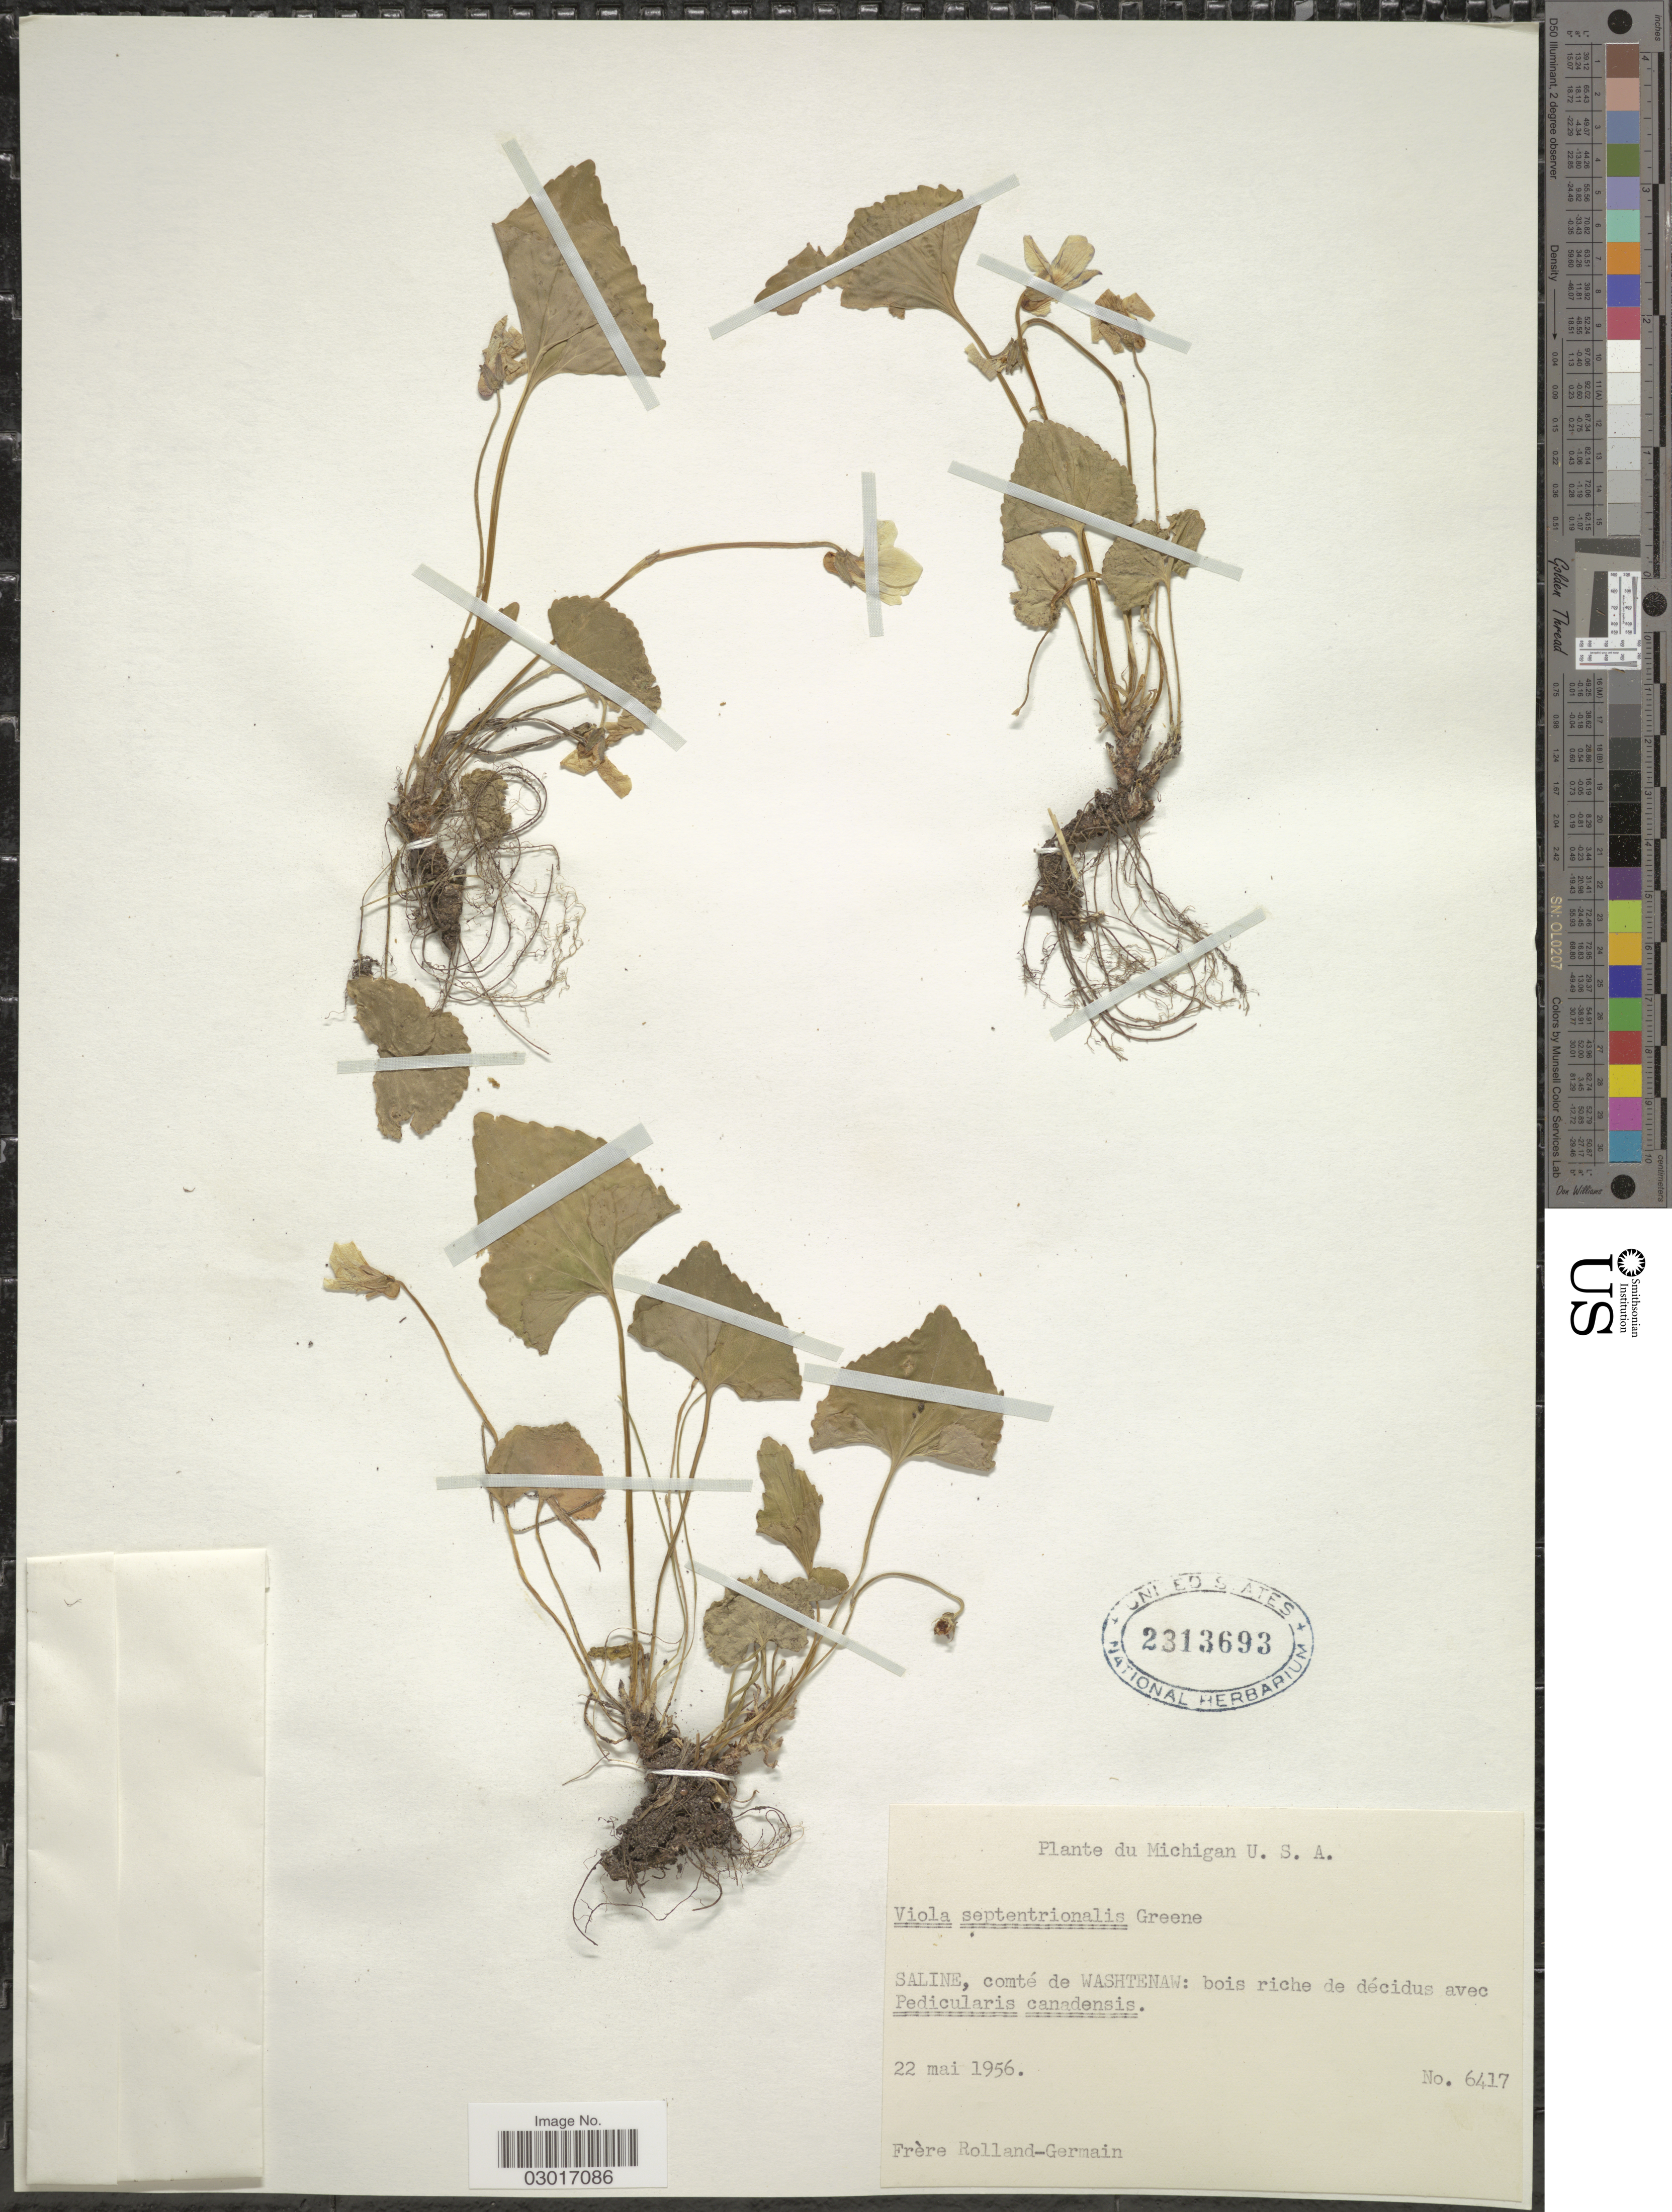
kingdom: Plantae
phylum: Tracheophyta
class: Magnoliopsida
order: Malpighiales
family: Violaceae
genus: Viola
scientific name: Viola sororia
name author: Willd.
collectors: Rolland-Germain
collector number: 6417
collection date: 1956-05-22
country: United States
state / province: Michigan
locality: Saline, comté de Washtenaw.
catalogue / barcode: US 2313693